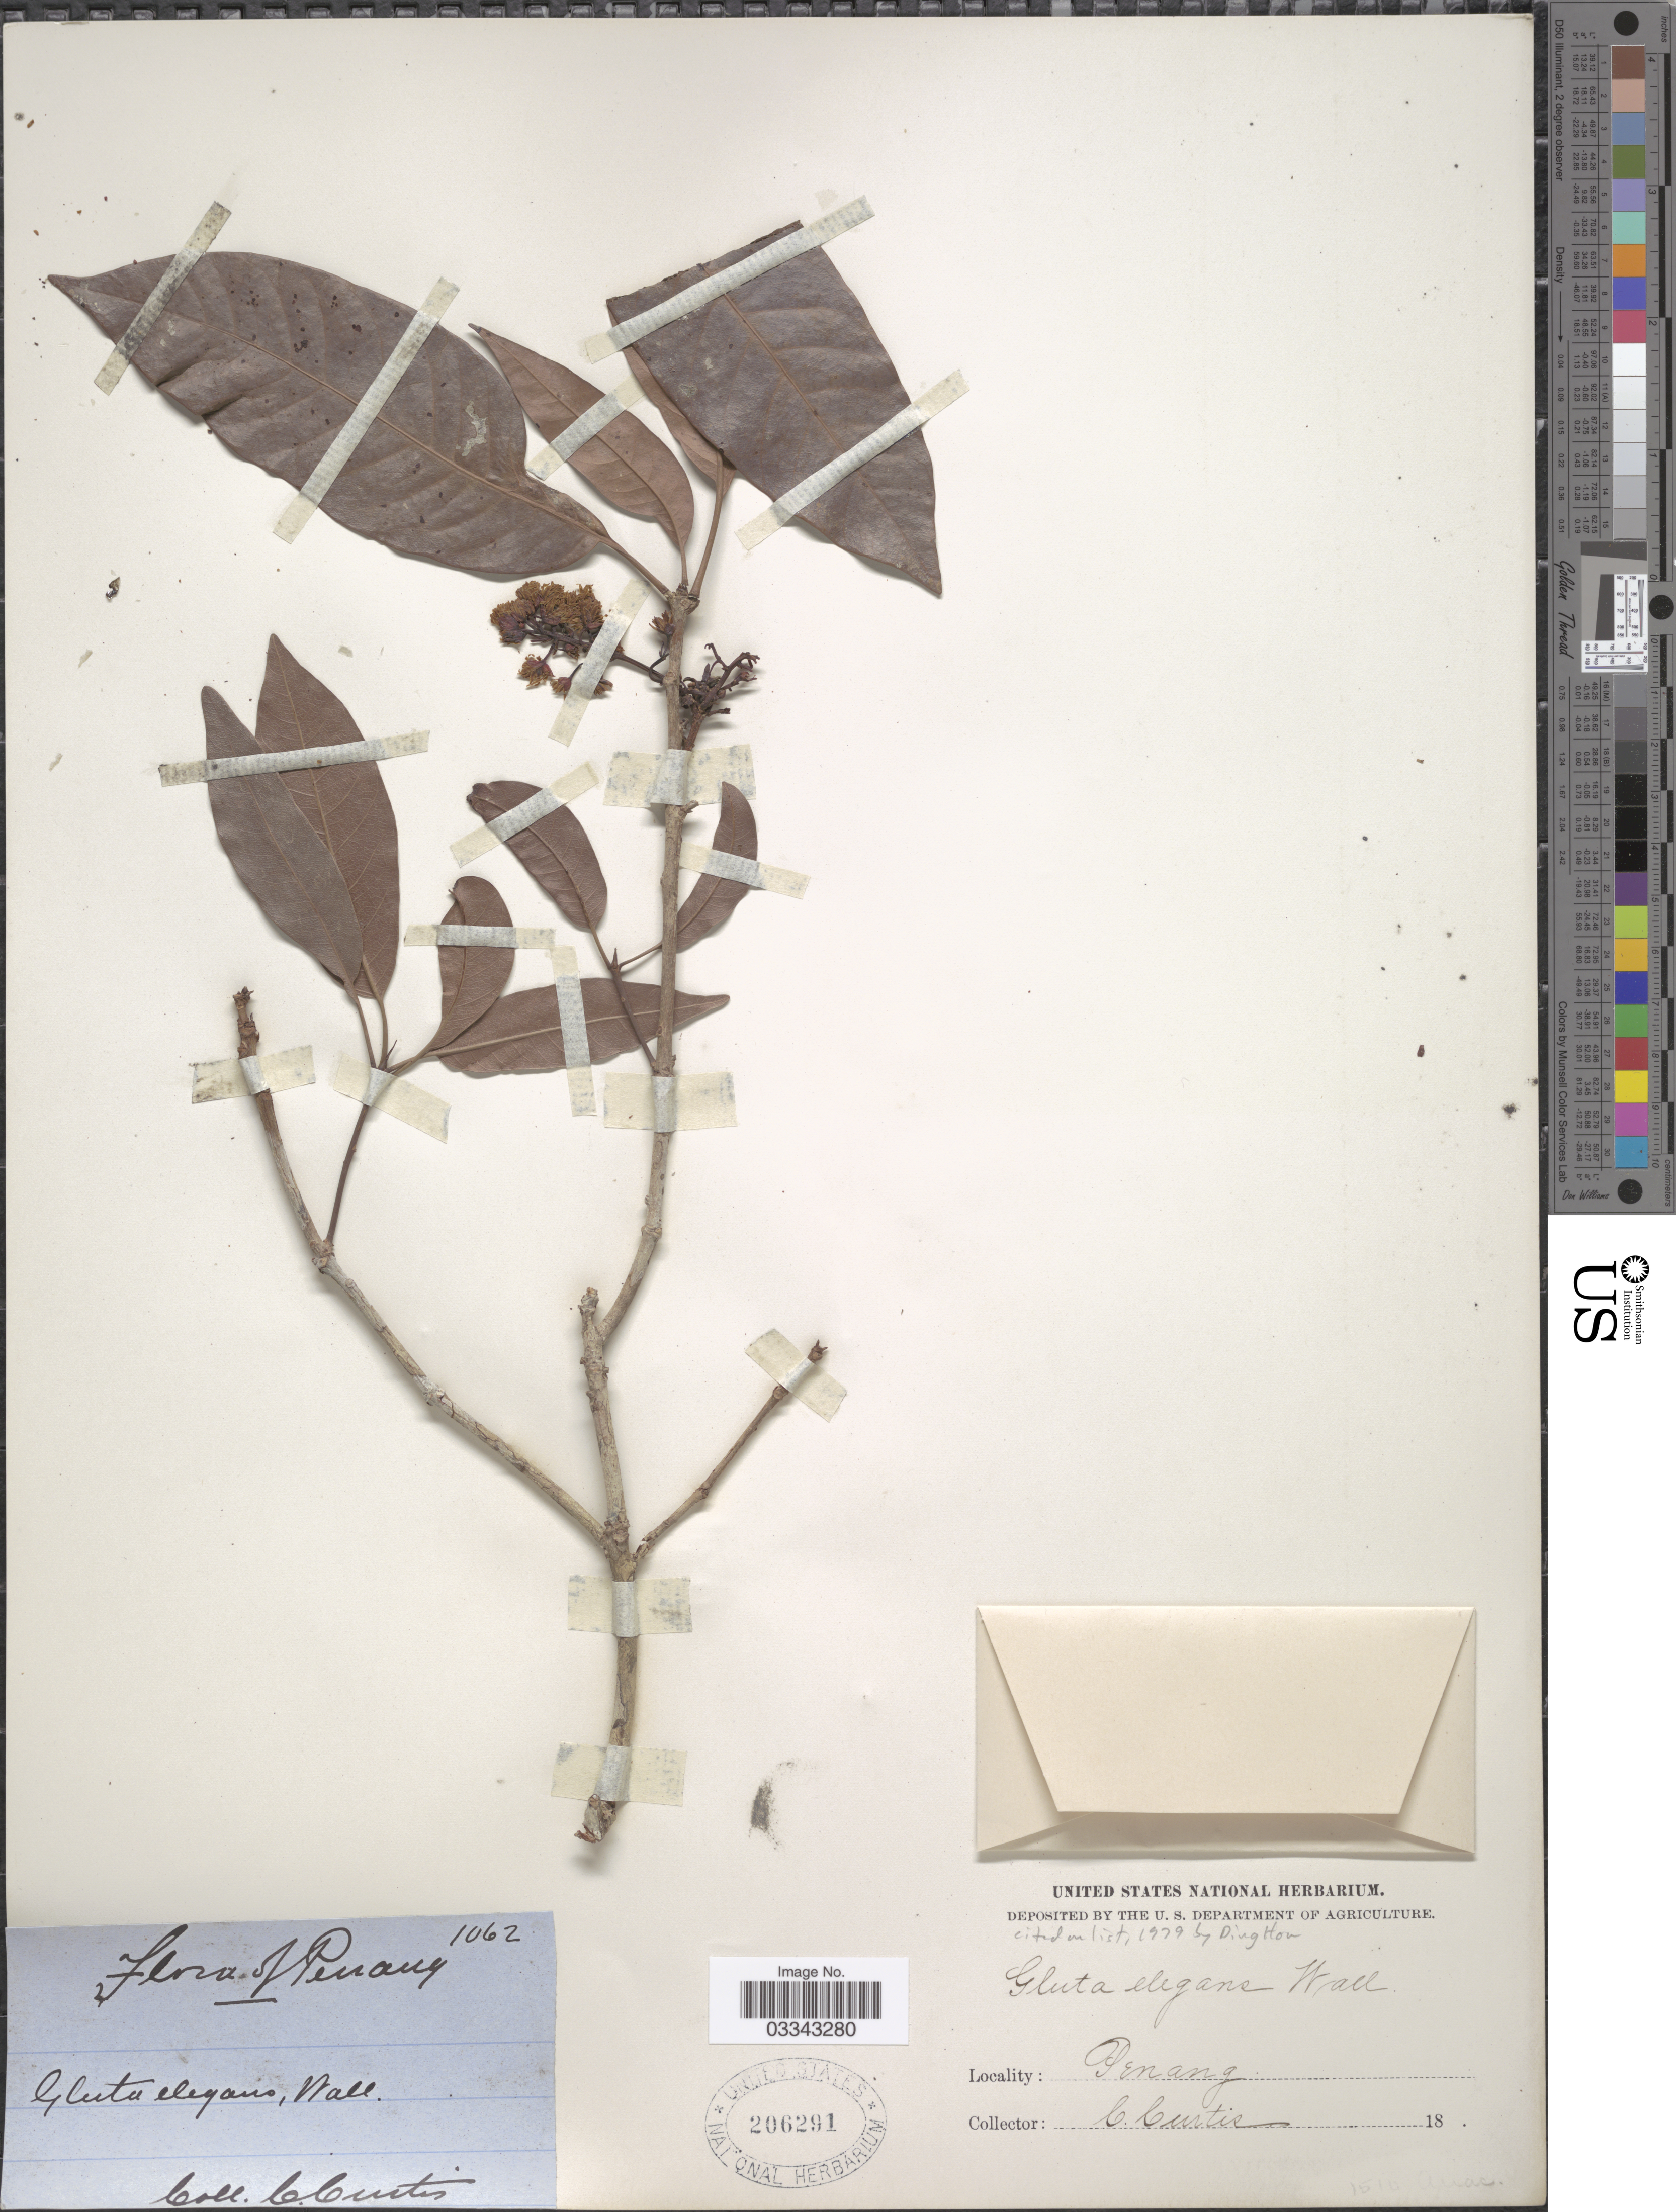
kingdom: Plantae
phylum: Tracheophyta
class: Magnoliopsida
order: Sapindales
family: Anacardiaceae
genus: Gluta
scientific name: Gluta elegans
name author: (Wall.) Kurz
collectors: C. Curtis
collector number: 1062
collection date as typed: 18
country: Malaysia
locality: Penang.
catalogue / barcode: US 206291